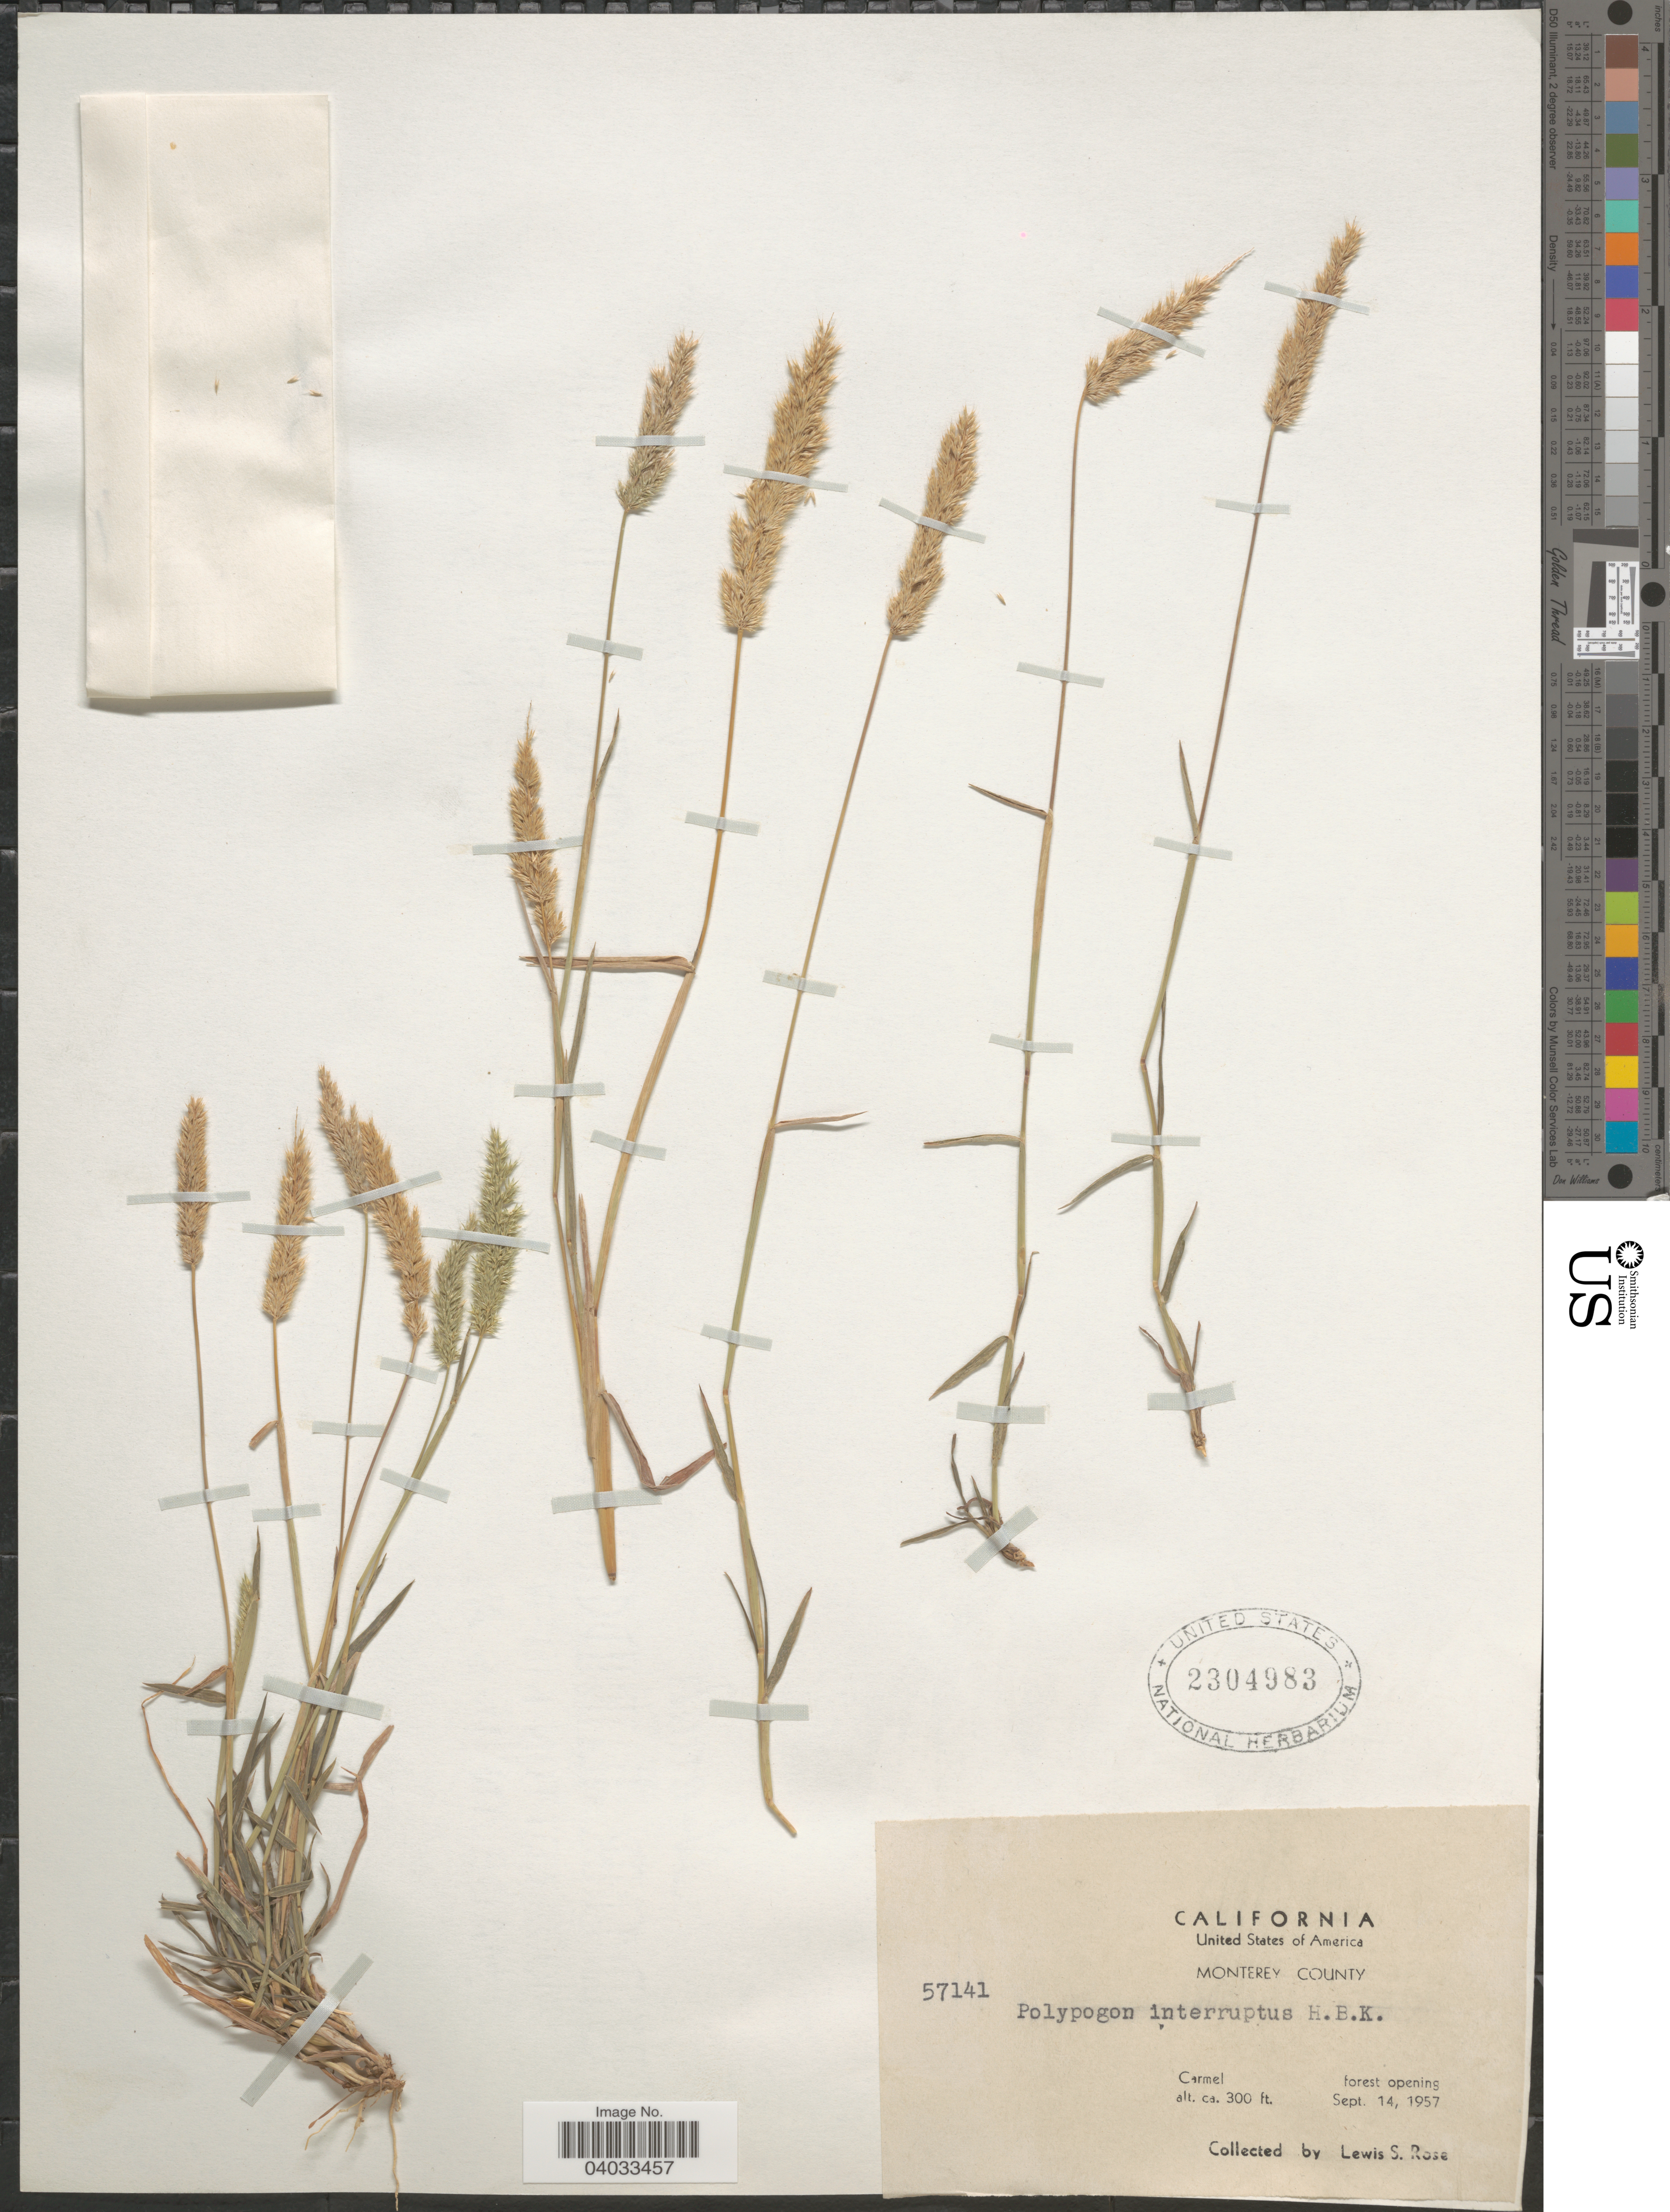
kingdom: Plantae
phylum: Tracheophyta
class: Liliopsida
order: Poales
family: Poaceae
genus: Polypogon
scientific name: Polypogon interruptus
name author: Kunth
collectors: L. S. Rose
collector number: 57141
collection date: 1957-09-14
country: United States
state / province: California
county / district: Monterey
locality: Monterey County. Carmel forest opening.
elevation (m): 91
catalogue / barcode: US 2304983